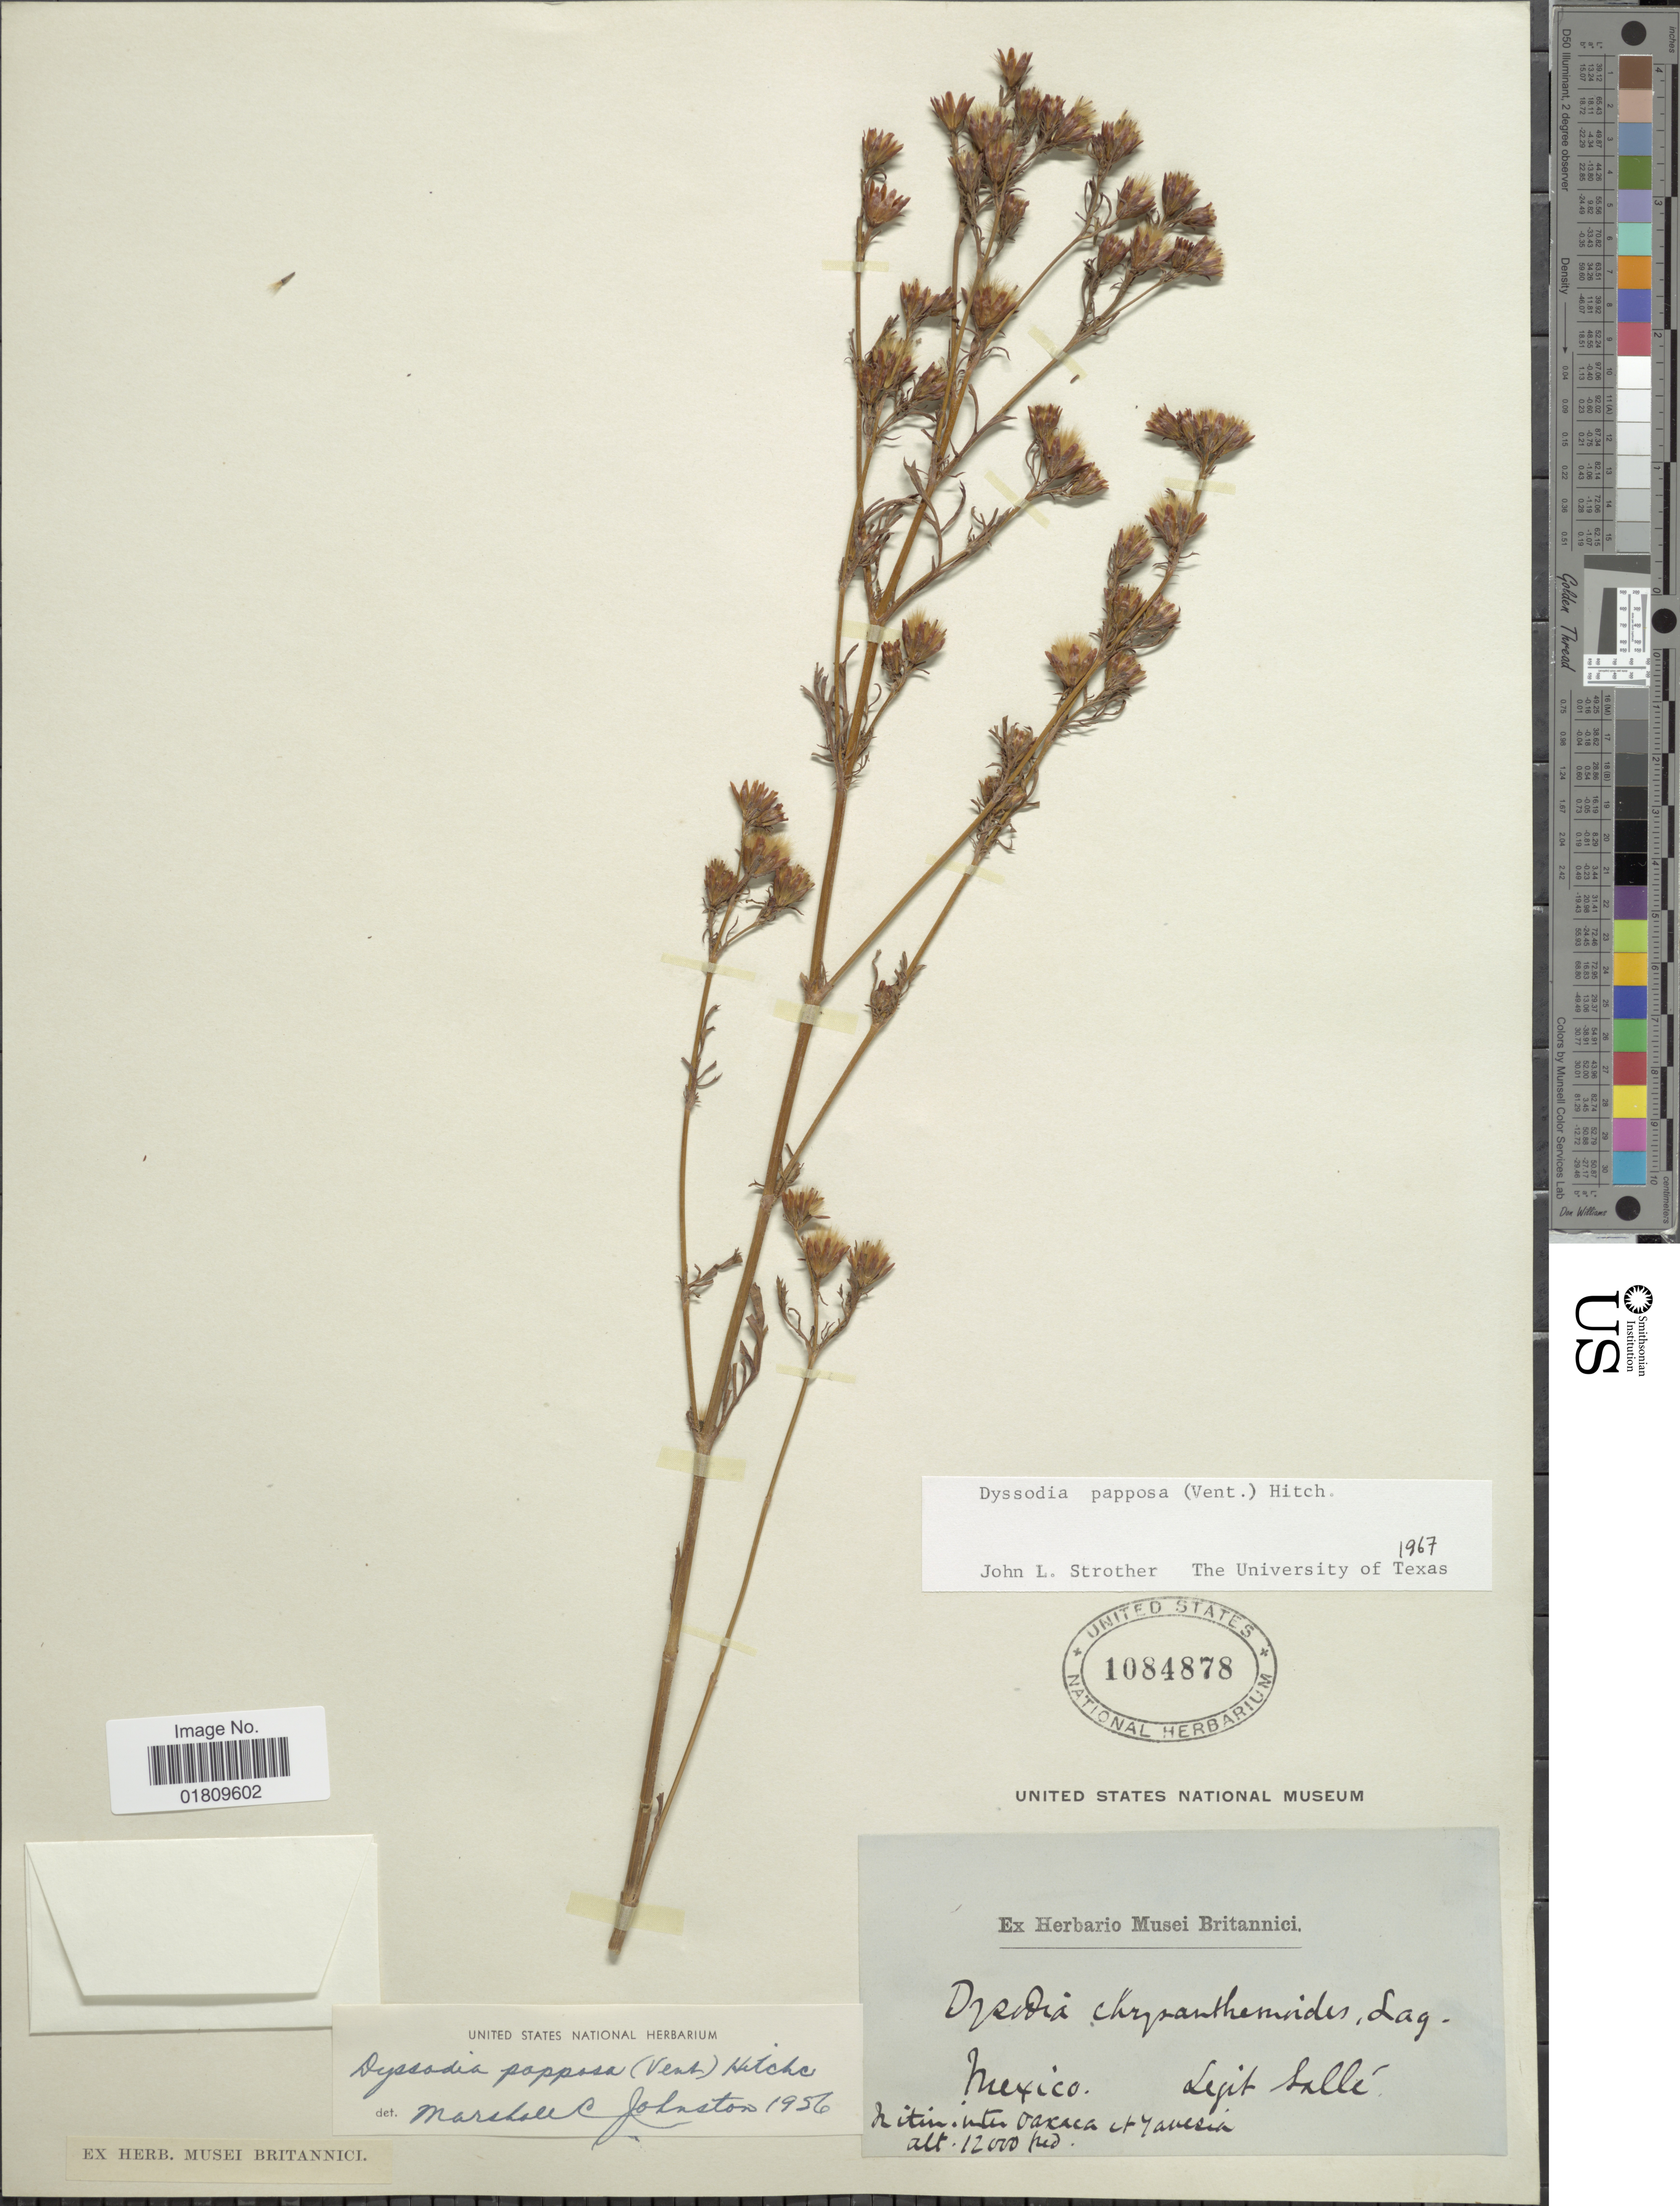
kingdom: Plantae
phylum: Tracheophyta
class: Magnoliopsida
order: Asterales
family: Asteraceae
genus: Dyssodia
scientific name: Dyssodia papposa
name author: (Vent.) Hitchc.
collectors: Sallé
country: Mexico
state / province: Oaxaca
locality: Iritin: inter Oaxaca et Javesia [interpreted]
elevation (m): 3658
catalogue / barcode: US 1084878